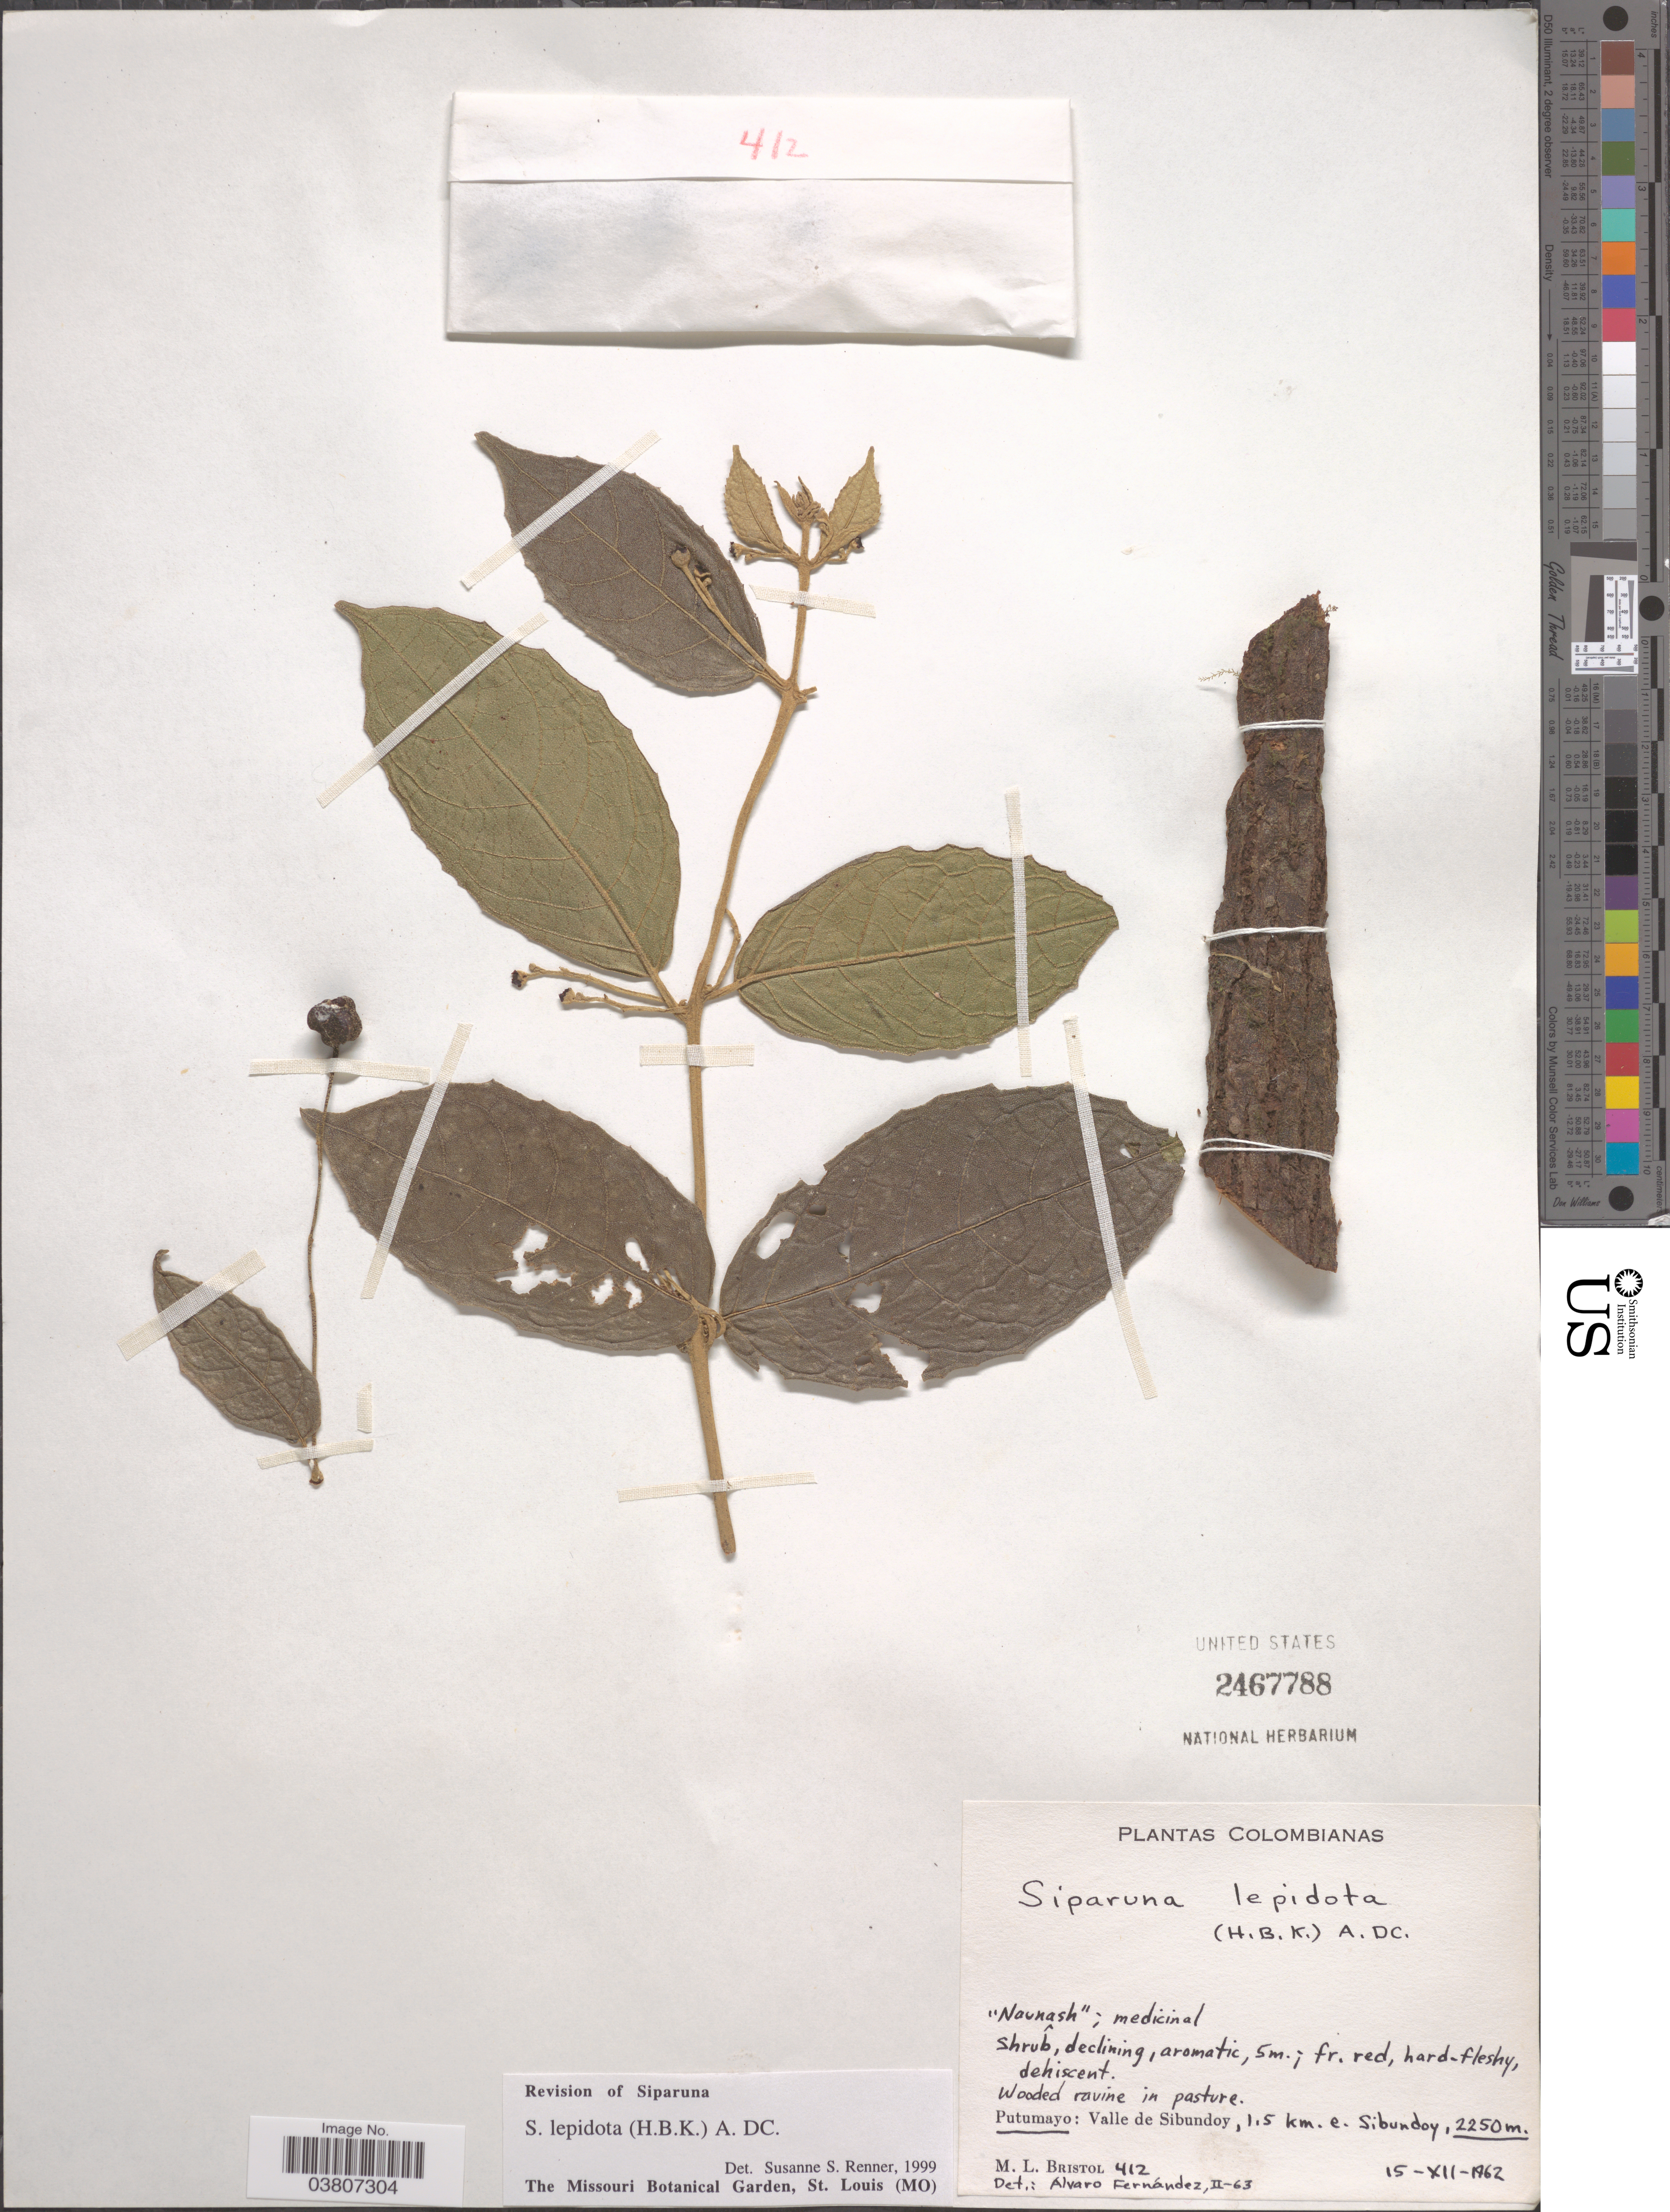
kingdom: Plantae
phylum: Tracheophyta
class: Magnoliopsida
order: Laurales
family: Siparunaceae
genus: Siparuna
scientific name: Siparuna lepidota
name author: (Kunth) A. DC.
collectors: M. L. Bristol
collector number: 412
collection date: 1962-12-15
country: Colombia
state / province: Putumayo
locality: Valle de Sibundoy, 1.5 km. e. Sibundoy.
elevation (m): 2250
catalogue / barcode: US 2467788